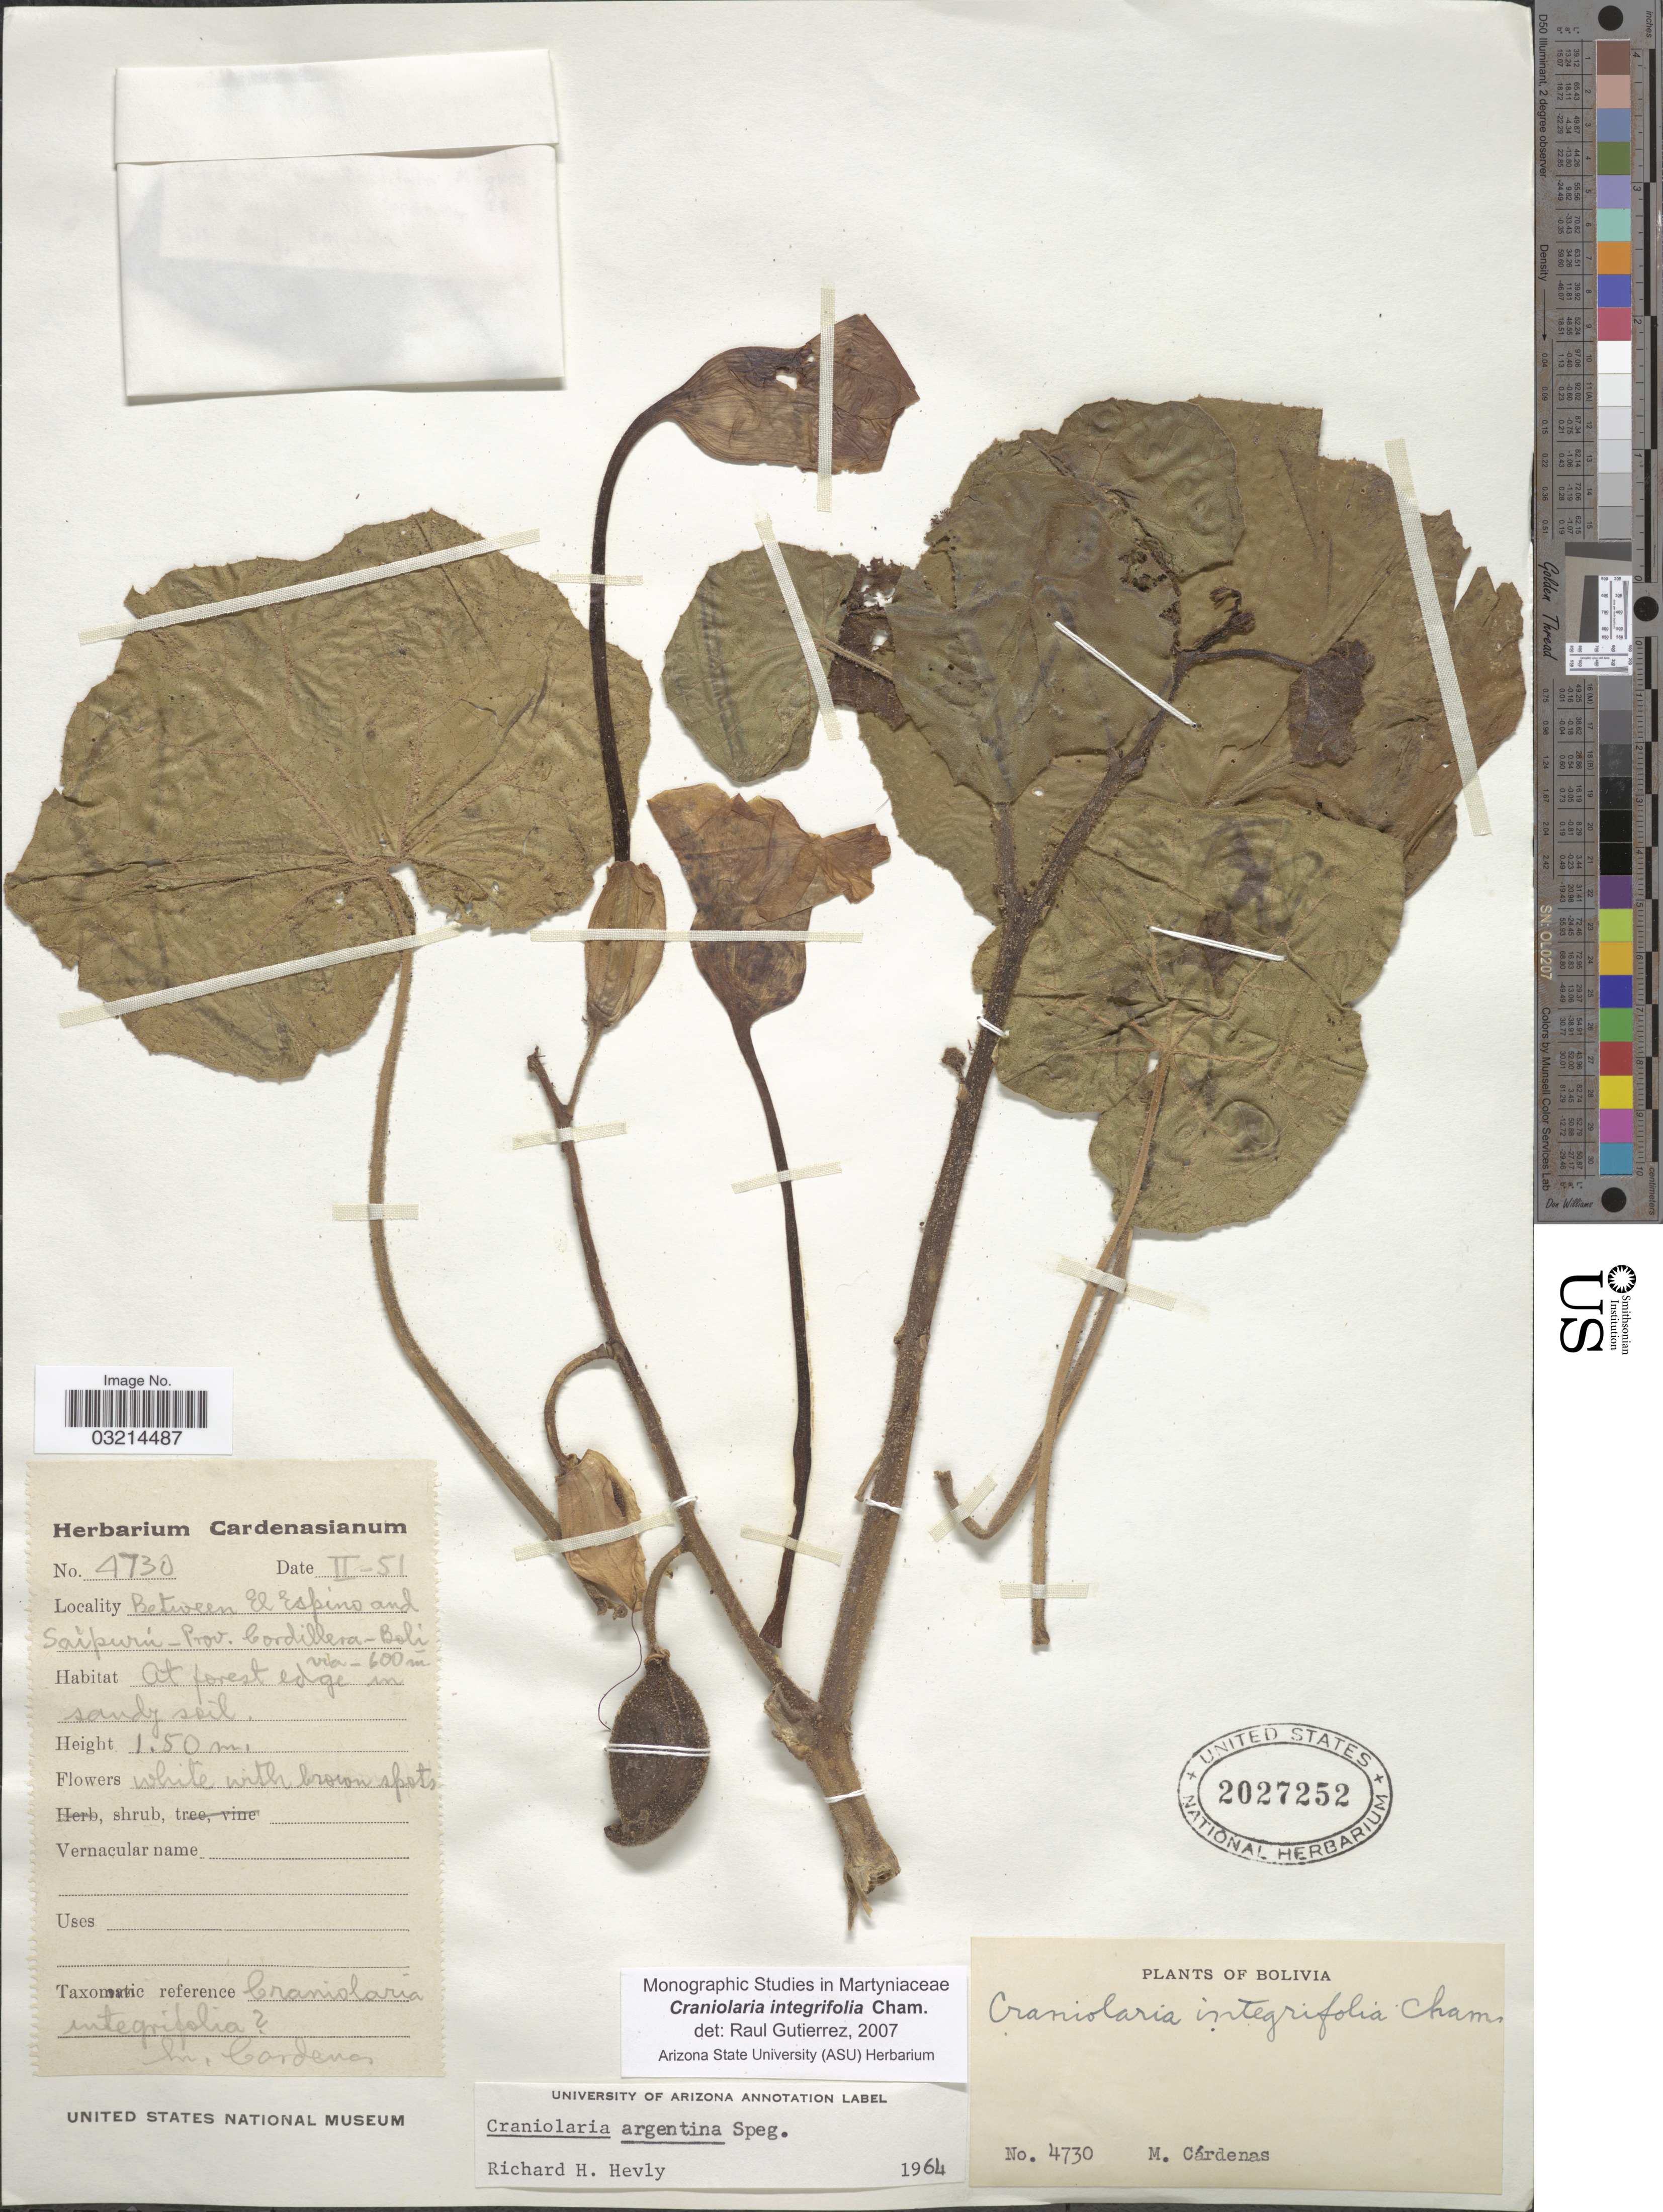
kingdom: Plantae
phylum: Tracheophyta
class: Magnoliopsida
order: Lamiales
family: Martyniaceae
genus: Craniolaria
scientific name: Craniolaria integrifolia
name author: Cham.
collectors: M. Cárdenas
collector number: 4730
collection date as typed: Transcribed d/m/y: /2/51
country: Bolivia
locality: Between El Espino and Saipurú - Prov. Cordillera.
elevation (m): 600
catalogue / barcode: US 2027252